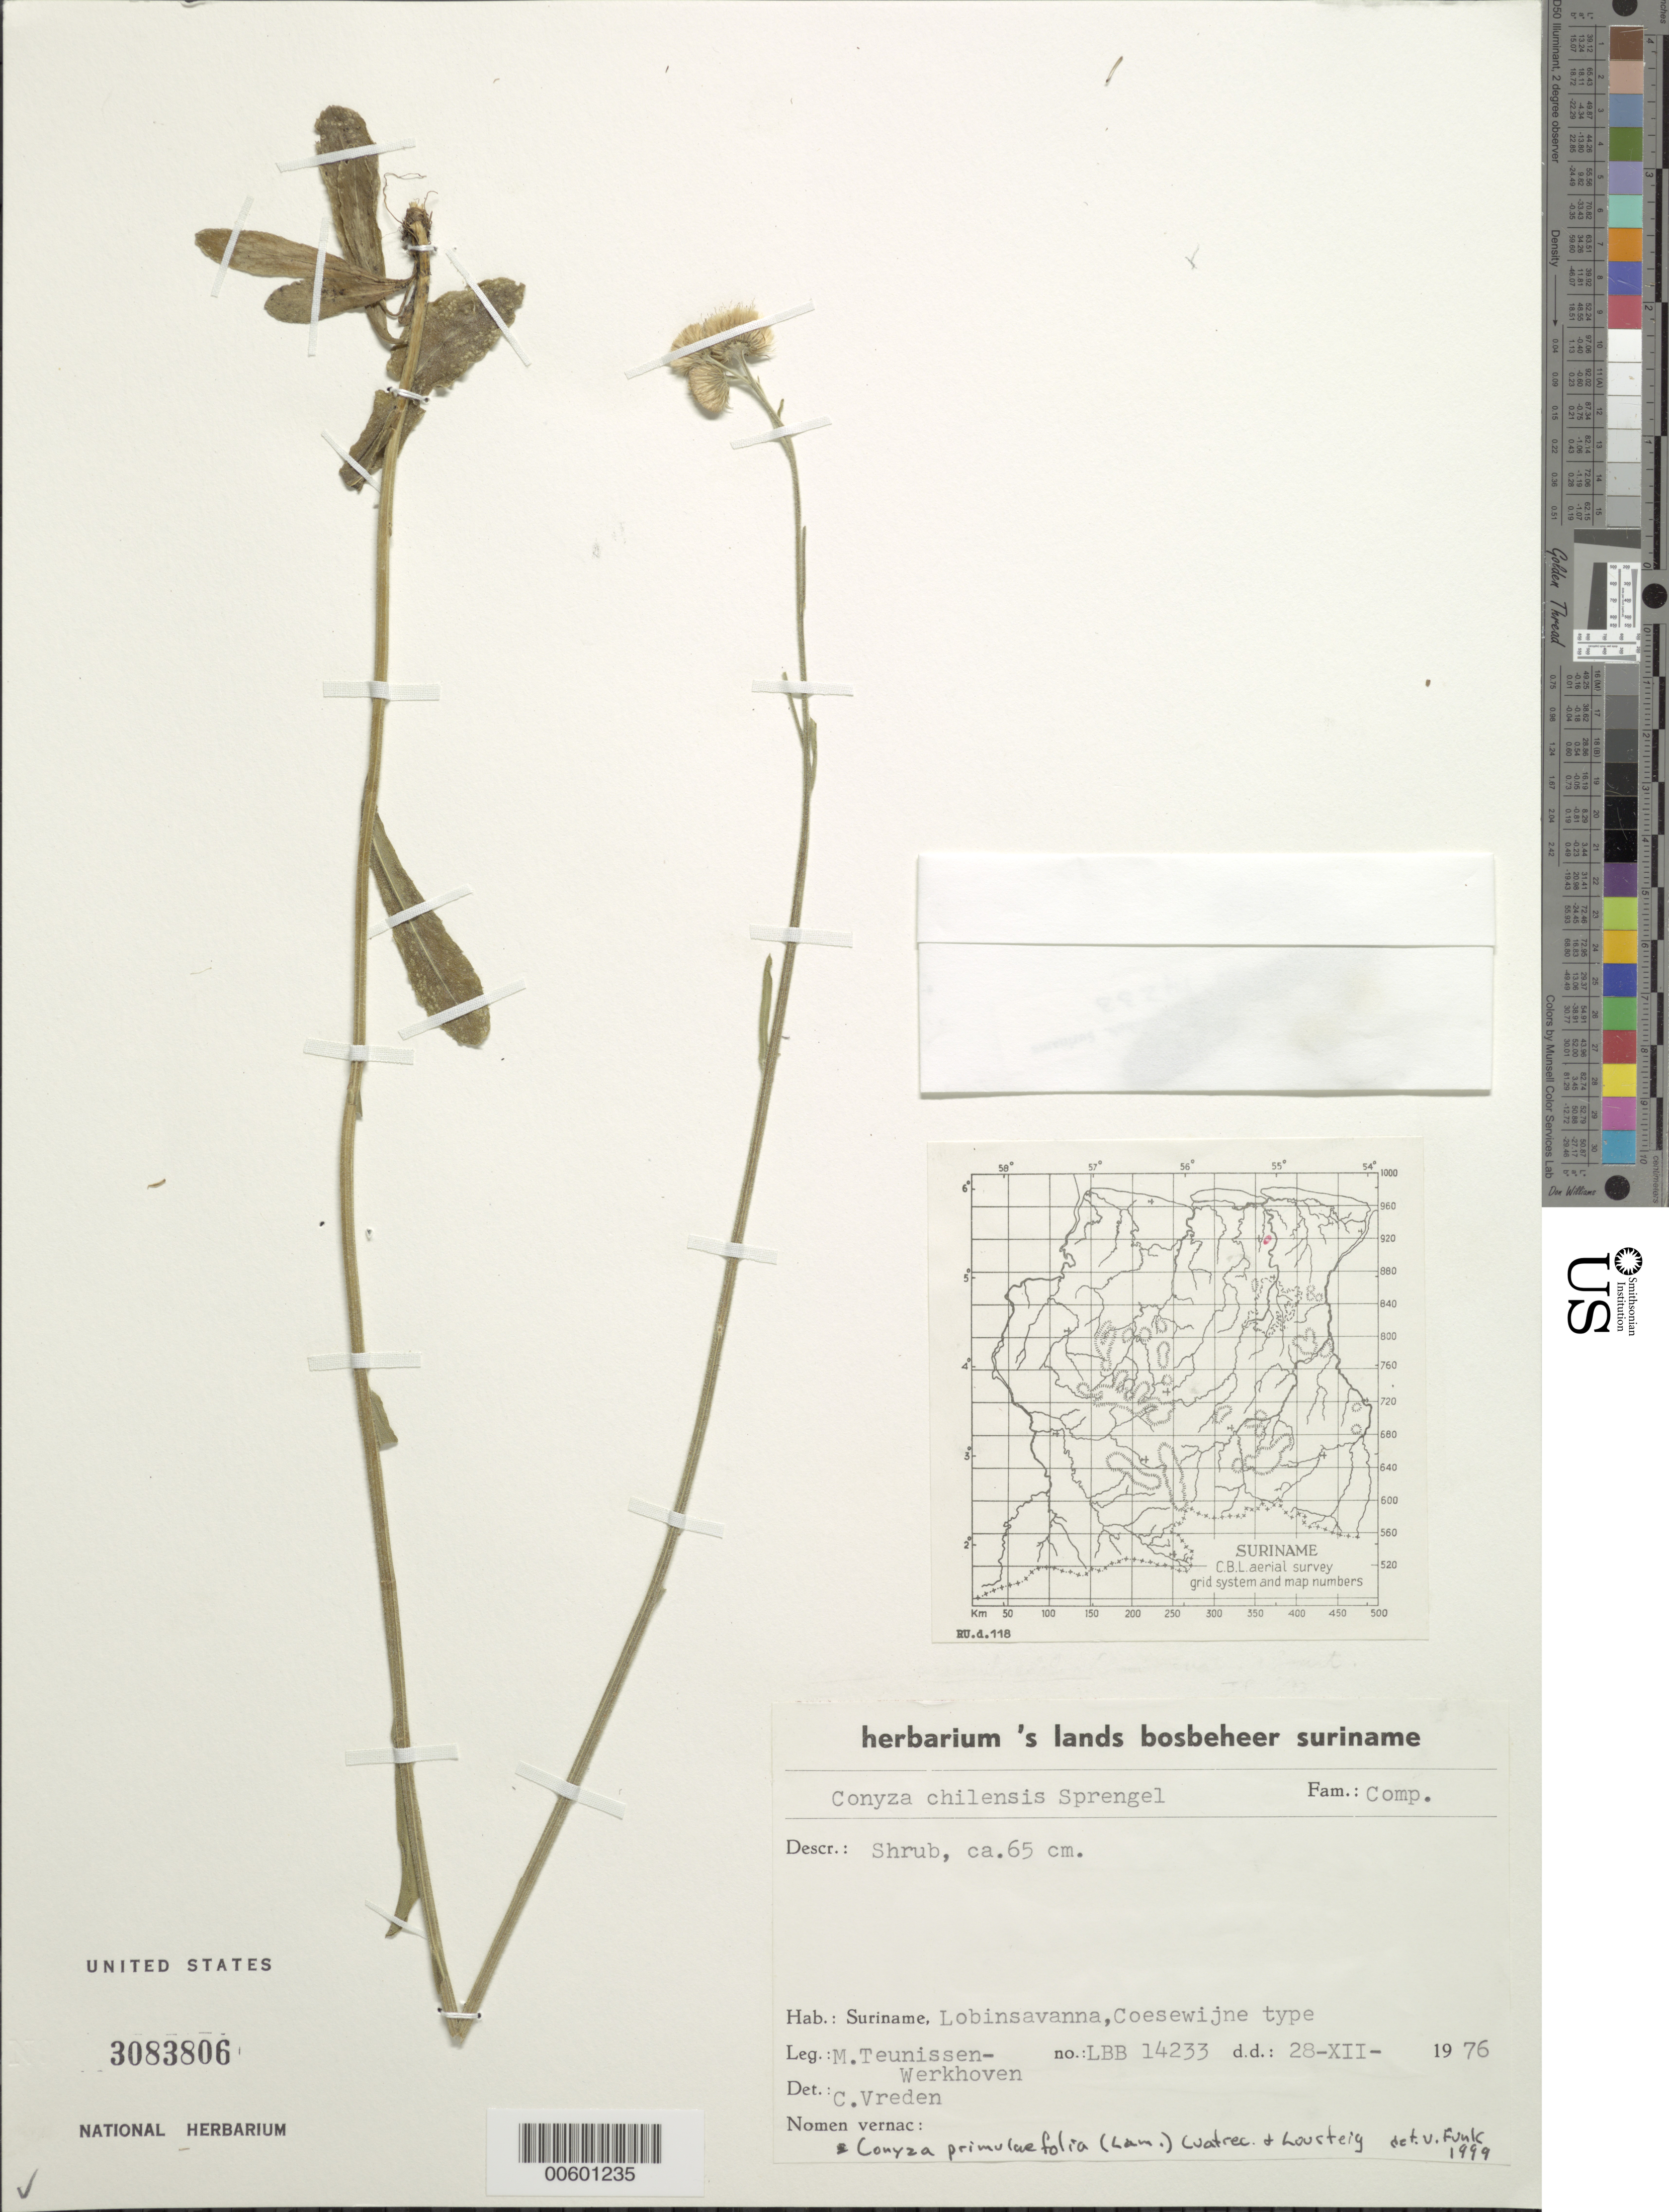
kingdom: Plantae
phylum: Tracheophyta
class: Magnoliopsida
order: Asterales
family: Asteraceae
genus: Conyza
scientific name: Conyza primulaefolia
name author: (Lam.) Cuatrec. & Lourteig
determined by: Funk, Vicki A., (BOT), Smithsonian Institution - National Museum of Natural History (UNITED STATES)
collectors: M. Teunissen-werkhoven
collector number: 14233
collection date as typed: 28-Dec-76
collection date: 1976-12-28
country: Suriname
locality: Coesewijne. Lobin savanna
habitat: Lobinsavanna, Coesewijne type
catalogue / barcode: US 3083806